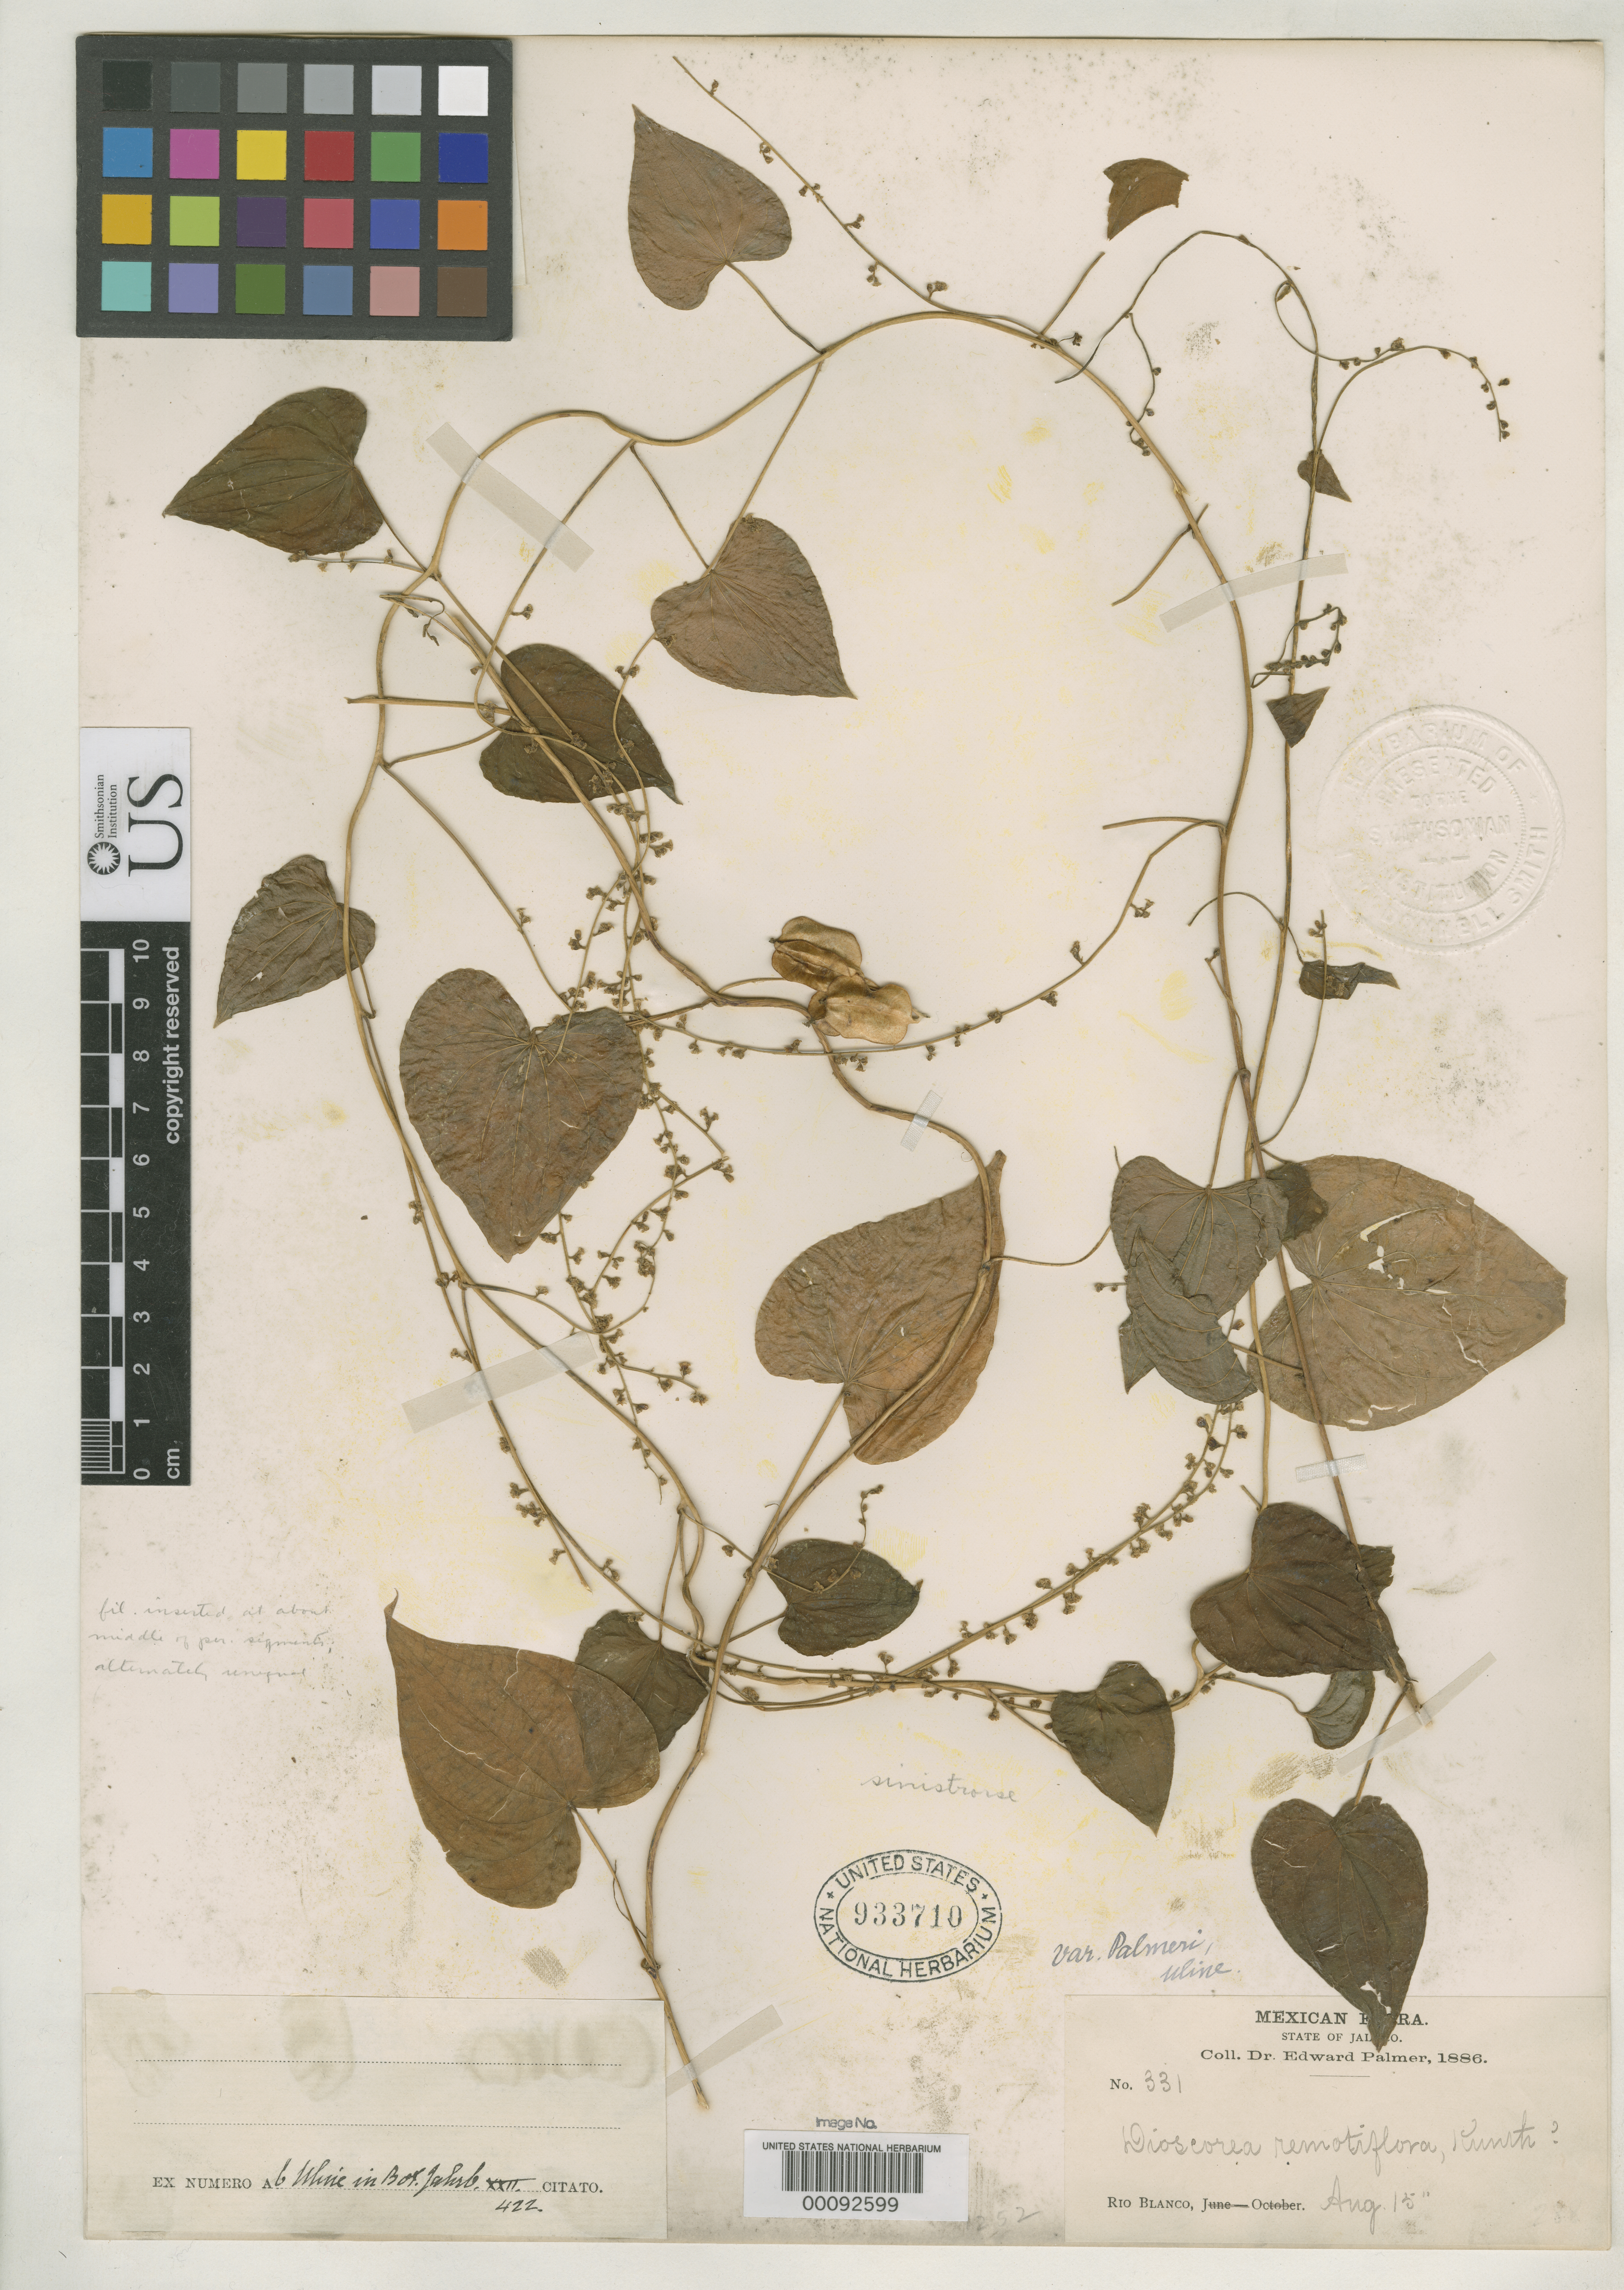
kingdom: Plantae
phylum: Tracheophyta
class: Liliopsida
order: Dioscoreales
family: Dioscoreaceae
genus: Dioscorea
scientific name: Dioscorea remotiflora var. palmeri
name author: Uline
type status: Isotype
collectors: E. Palmer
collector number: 331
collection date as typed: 15 Aug 1886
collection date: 1886-08-15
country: Mexico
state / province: Jalisco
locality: Rio Blanco.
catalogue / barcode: US 933710